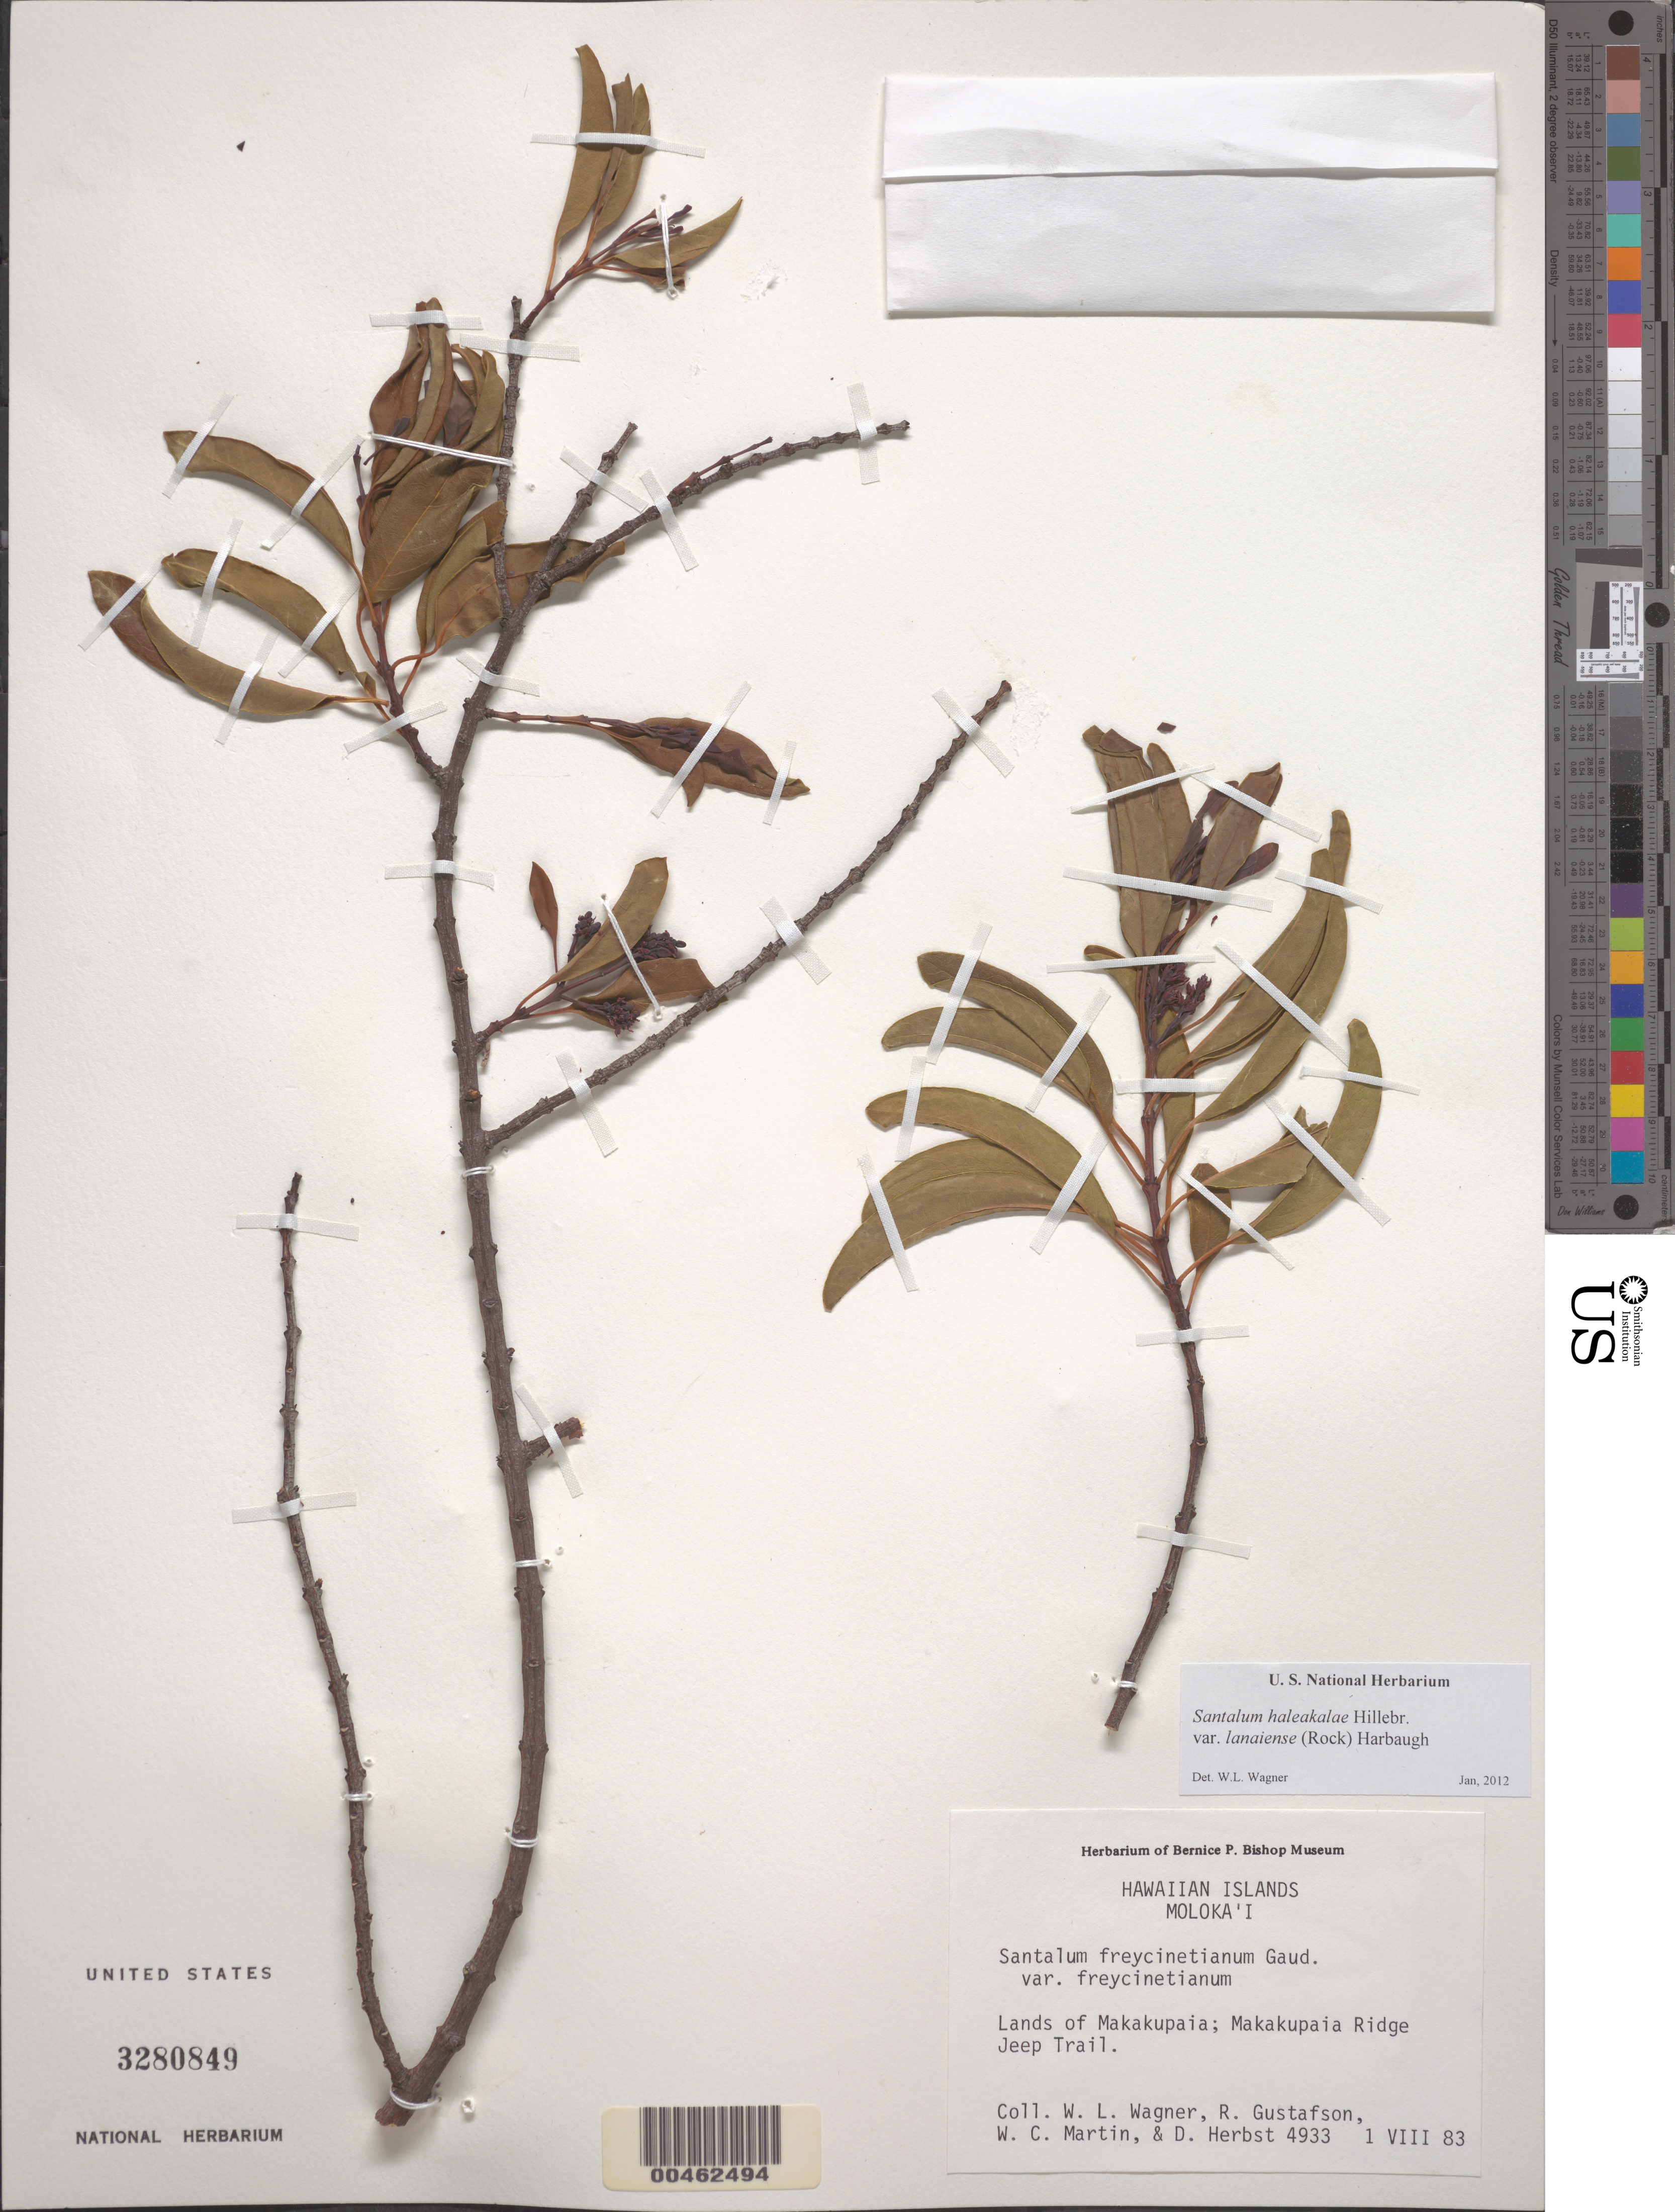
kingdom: Plantae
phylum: Tracheophyta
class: Magnoliopsida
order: Santalales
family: Santalaceae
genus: Santalum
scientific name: Santalum haleakalae var. lanaiense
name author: (Rock) Harbaugh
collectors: W. L. Wagner, R. Gustafson, W. C. Martin & D. R. Herbst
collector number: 4933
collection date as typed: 1 Aug 1983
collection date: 1983-08-01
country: United States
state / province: Hawaii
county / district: Maui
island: Moloka'i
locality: Lands of Makakupaia, Makakupaia Ridge Jeep Trail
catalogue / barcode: US 3280849